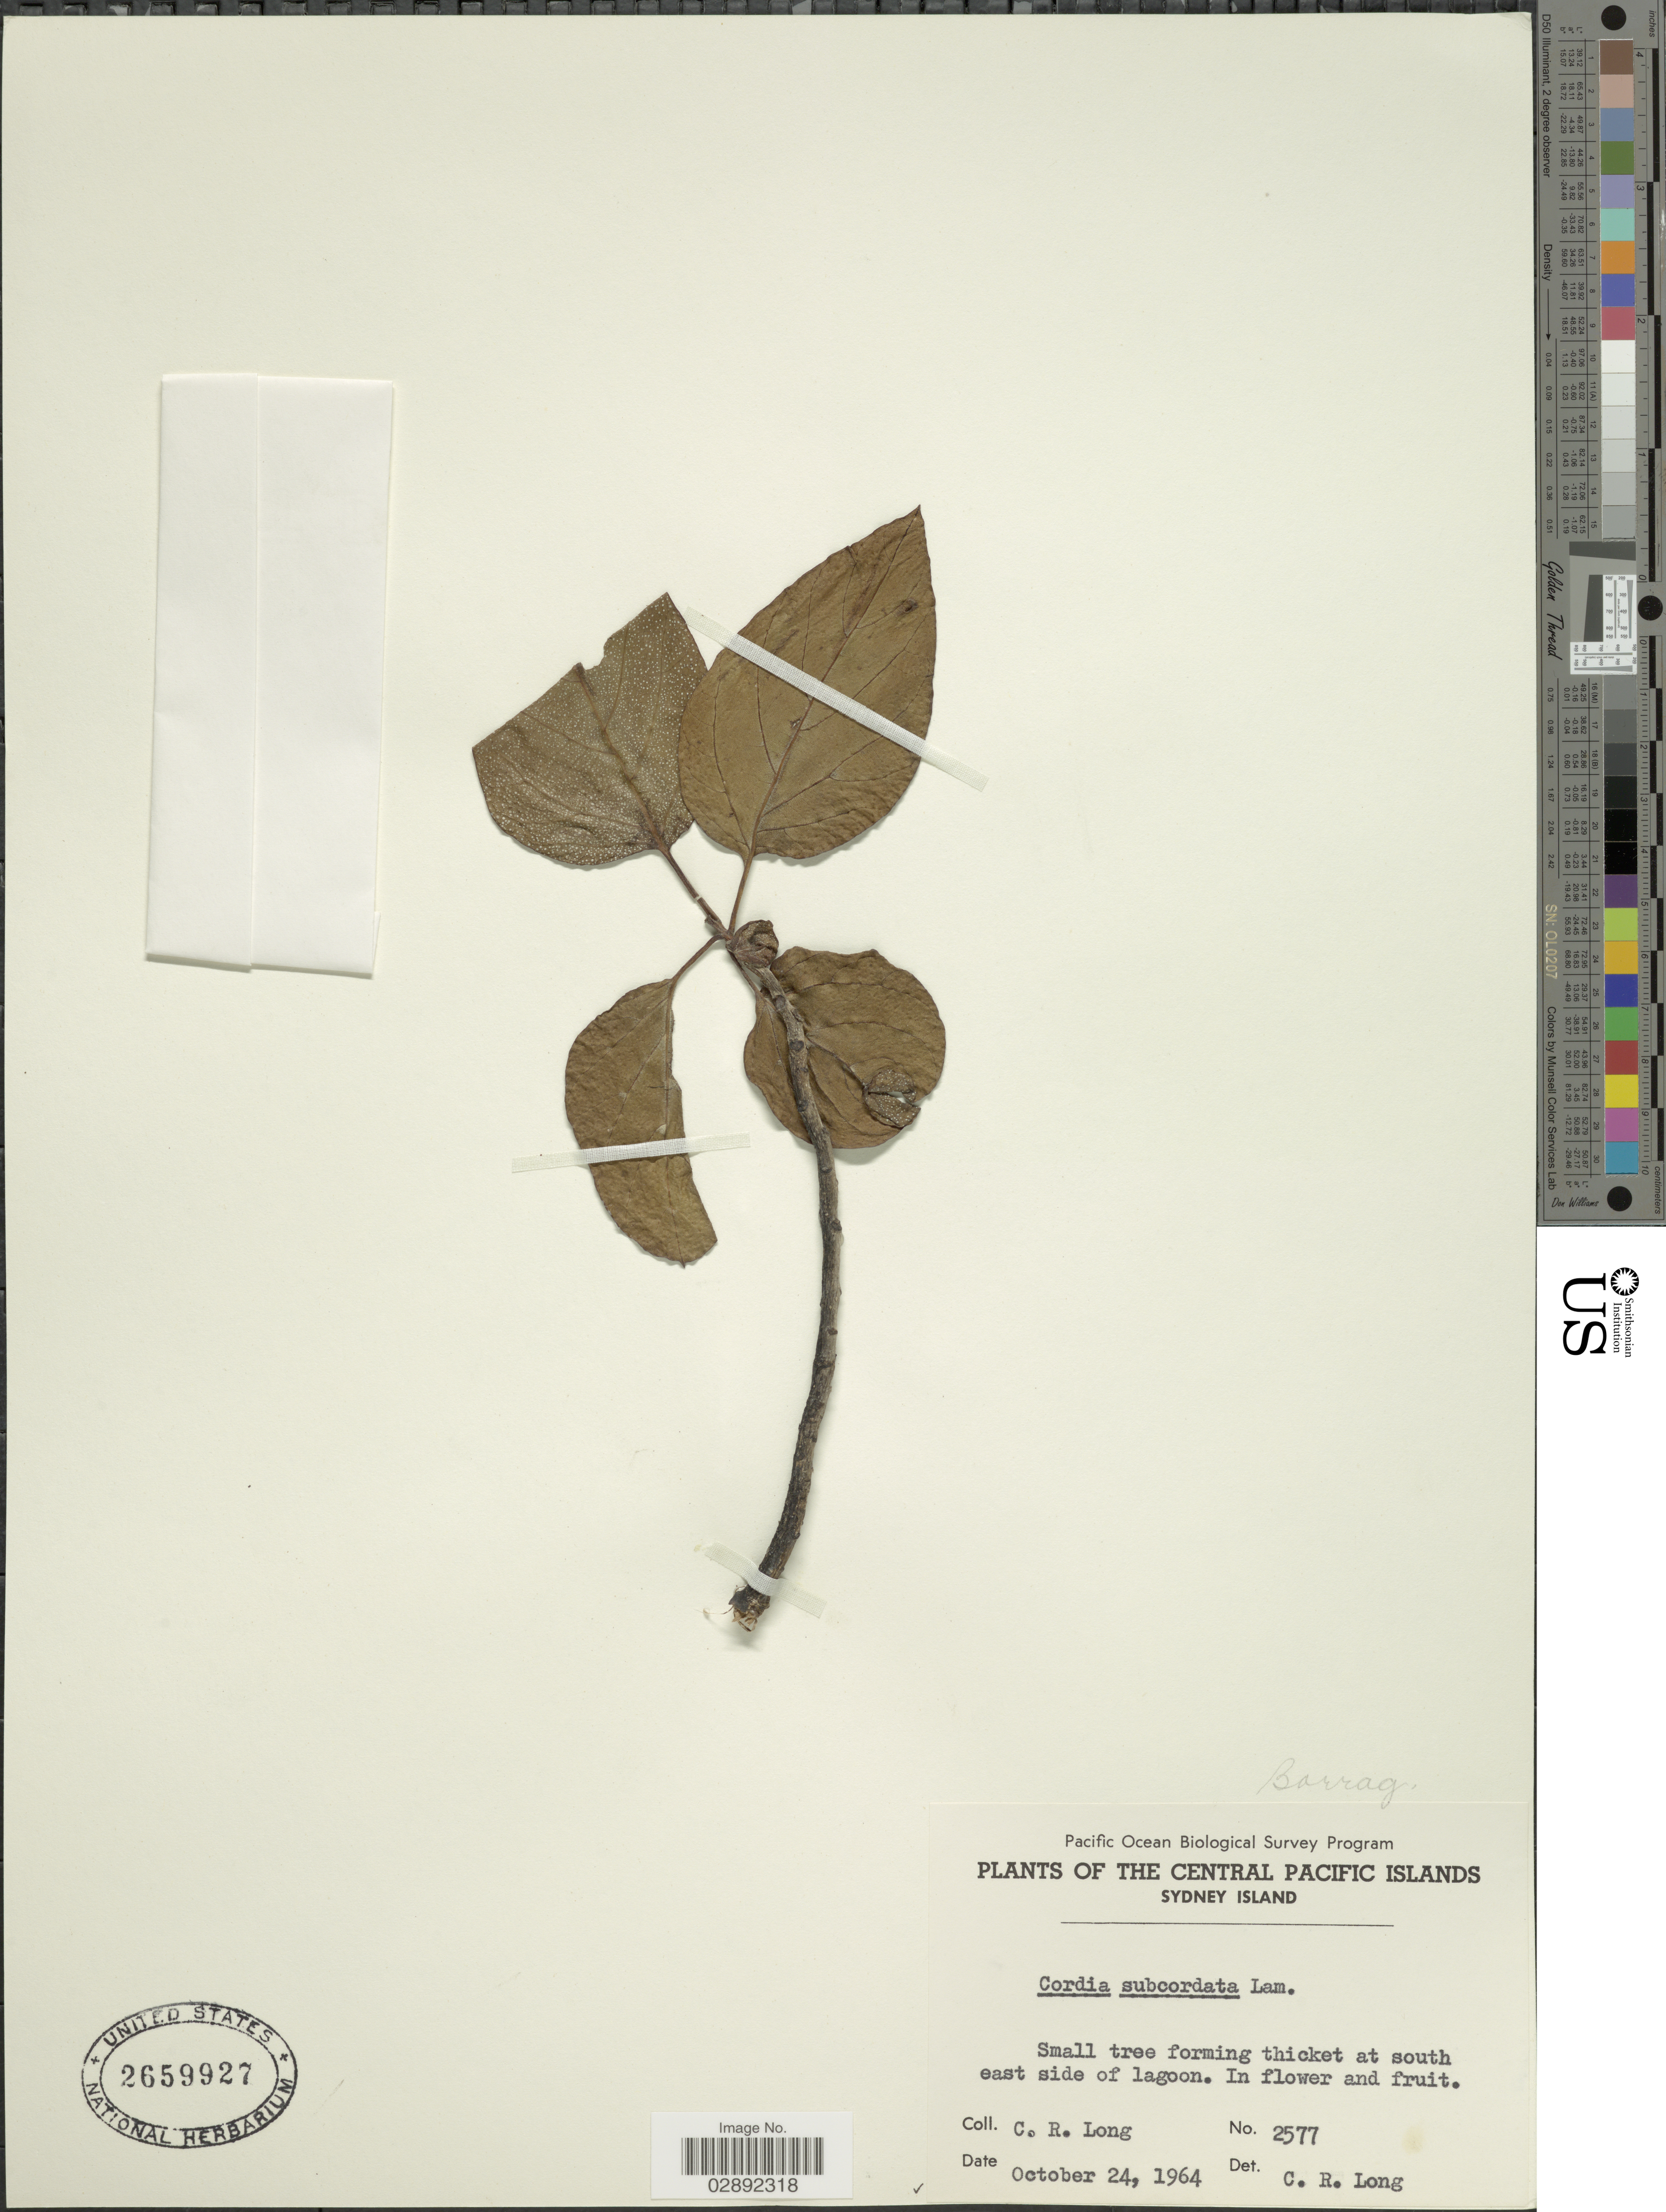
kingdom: Plantae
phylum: Tracheophyta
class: Magnoliopsida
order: Boraginales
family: Cordiaceae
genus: Cordia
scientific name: Cordia subcordata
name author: Lam.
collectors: C. R. Long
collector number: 2577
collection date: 1964-10-24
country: Kiribati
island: Manra [Sydney] Island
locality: Central Pacific Islands. Sydney Island. South east side of lagoon.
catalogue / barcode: US 2659927